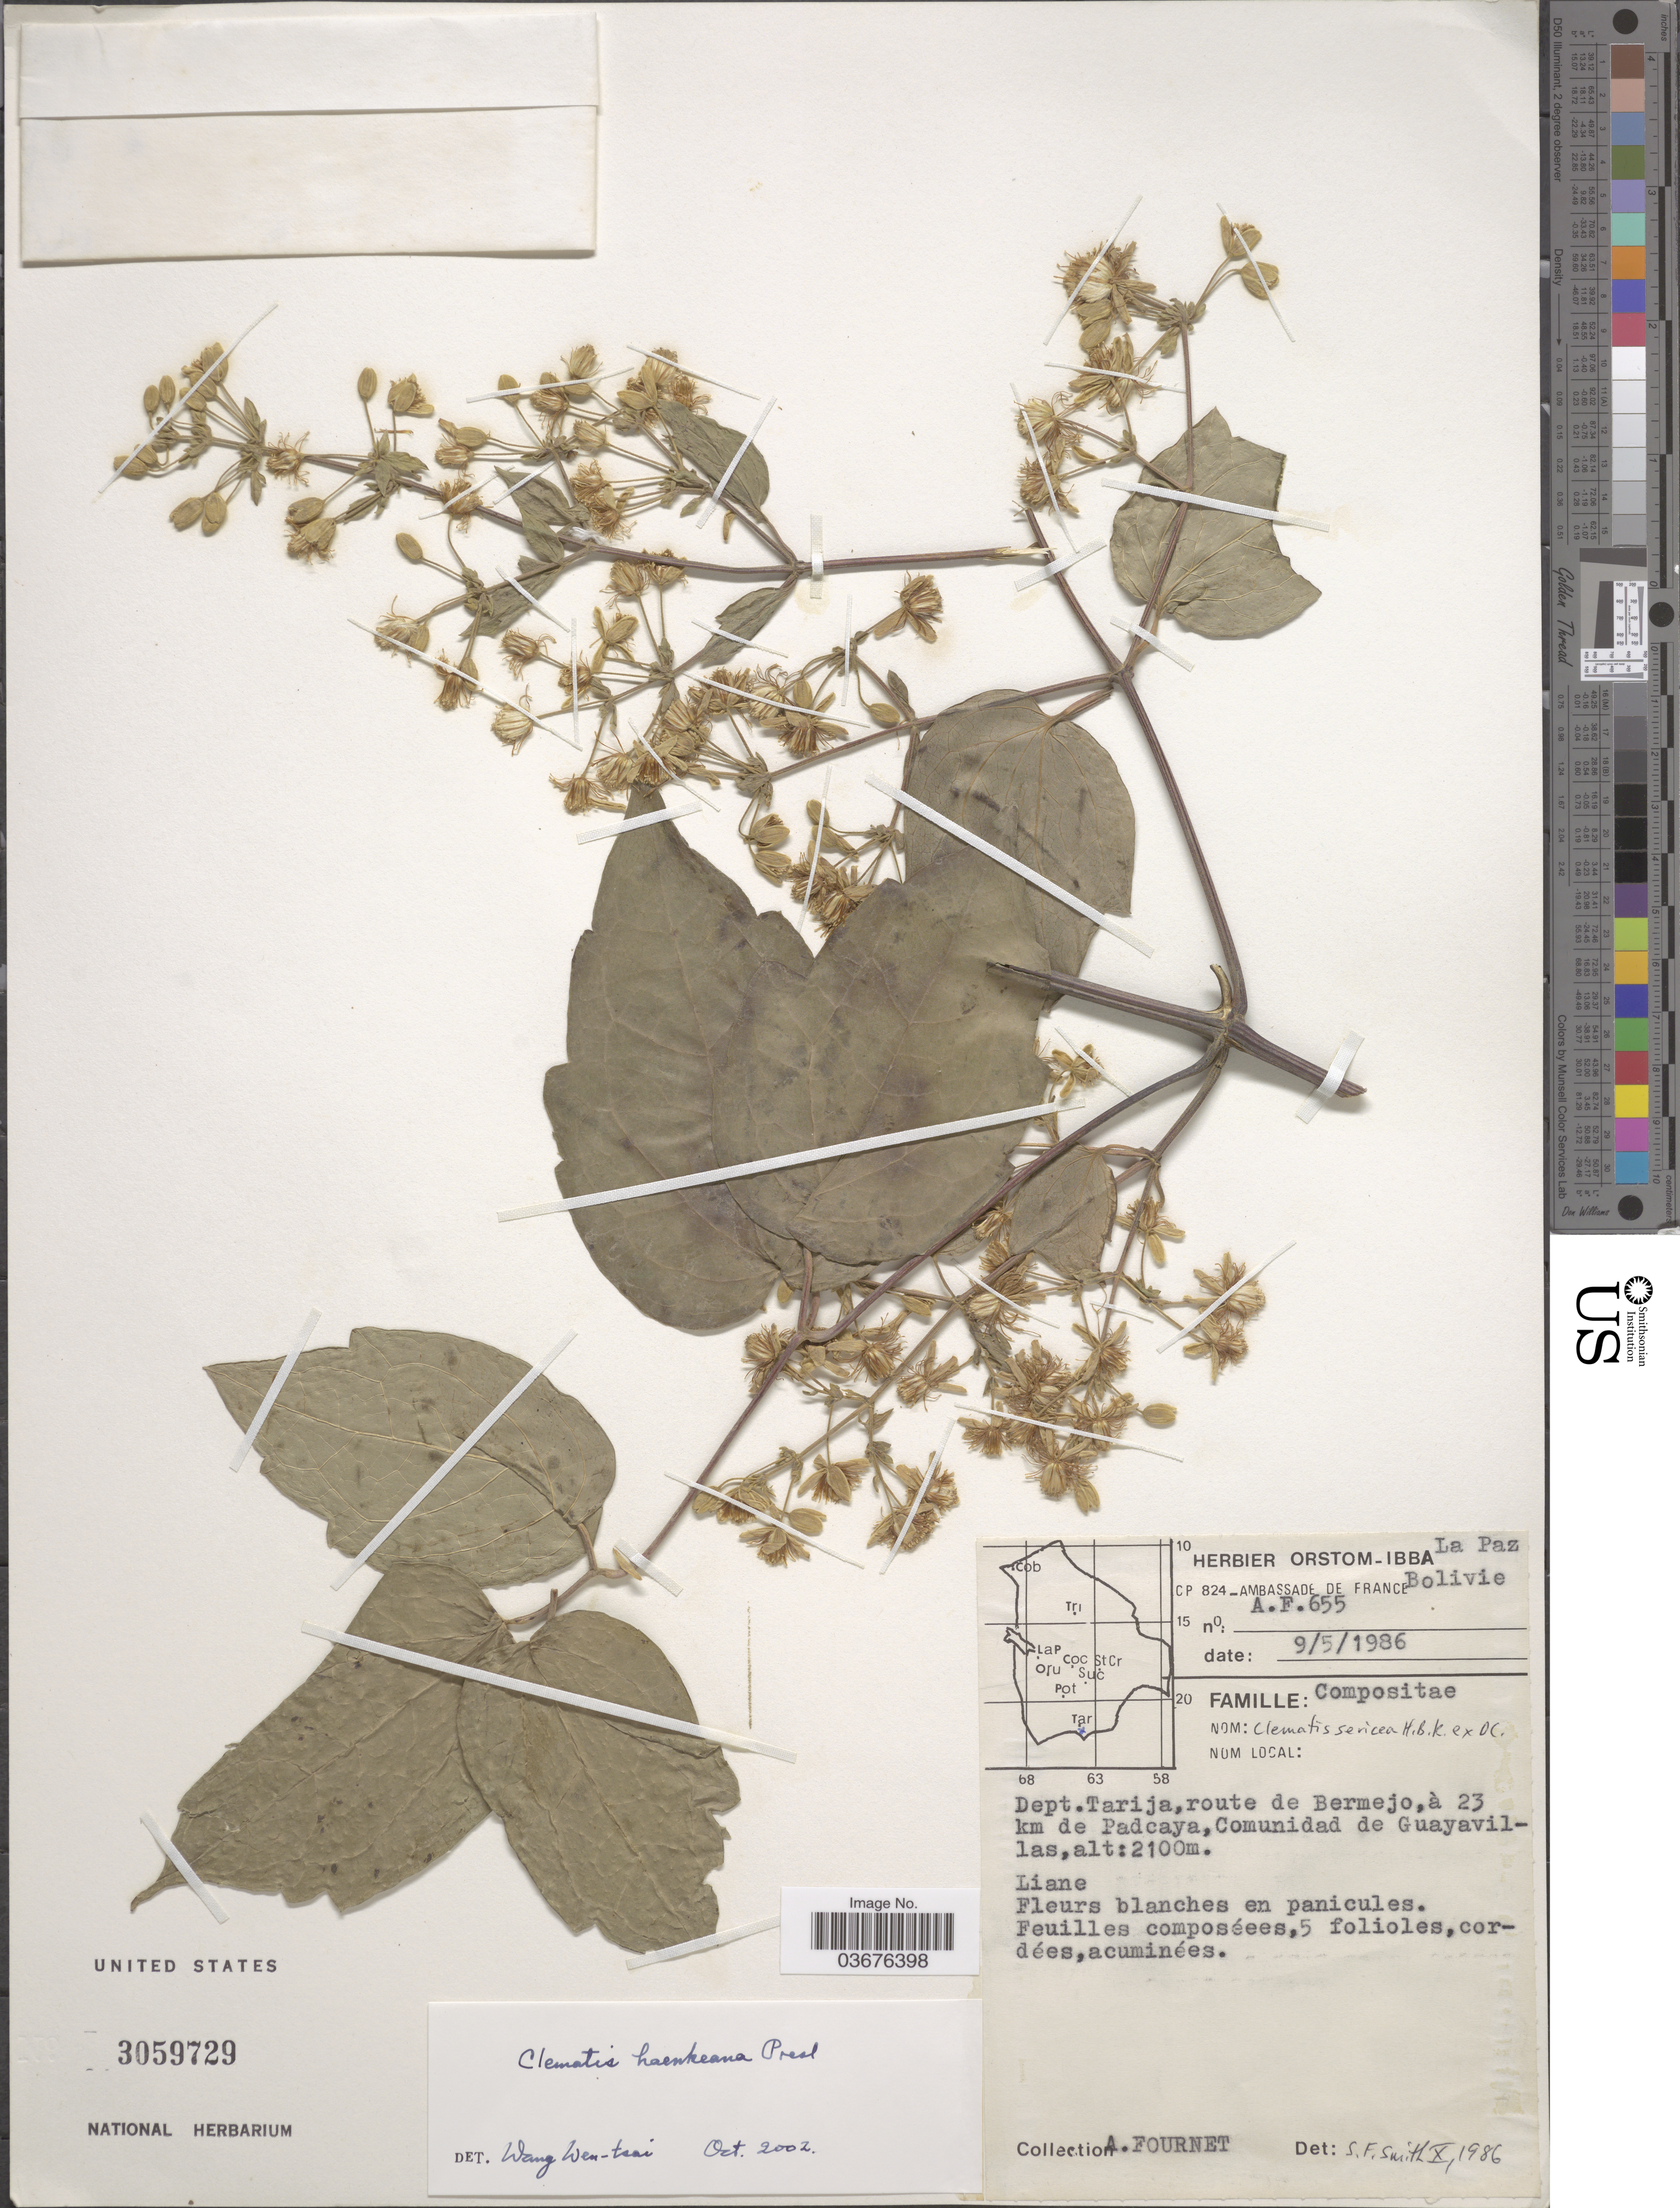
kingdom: Plantae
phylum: Tracheophyta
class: Magnoliopsida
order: Ranunculales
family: Ranunculaceae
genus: Clematis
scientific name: Clematis haenkeana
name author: C. Presl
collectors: A. Fournet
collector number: A.F.655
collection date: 1986-05-09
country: Bolivia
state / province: Tarija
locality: Dept. Tarija, route de Bermejo, à 23 km de Padcaya, Comunidad de Guayavillas.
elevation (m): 2100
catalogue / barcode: US 3059729